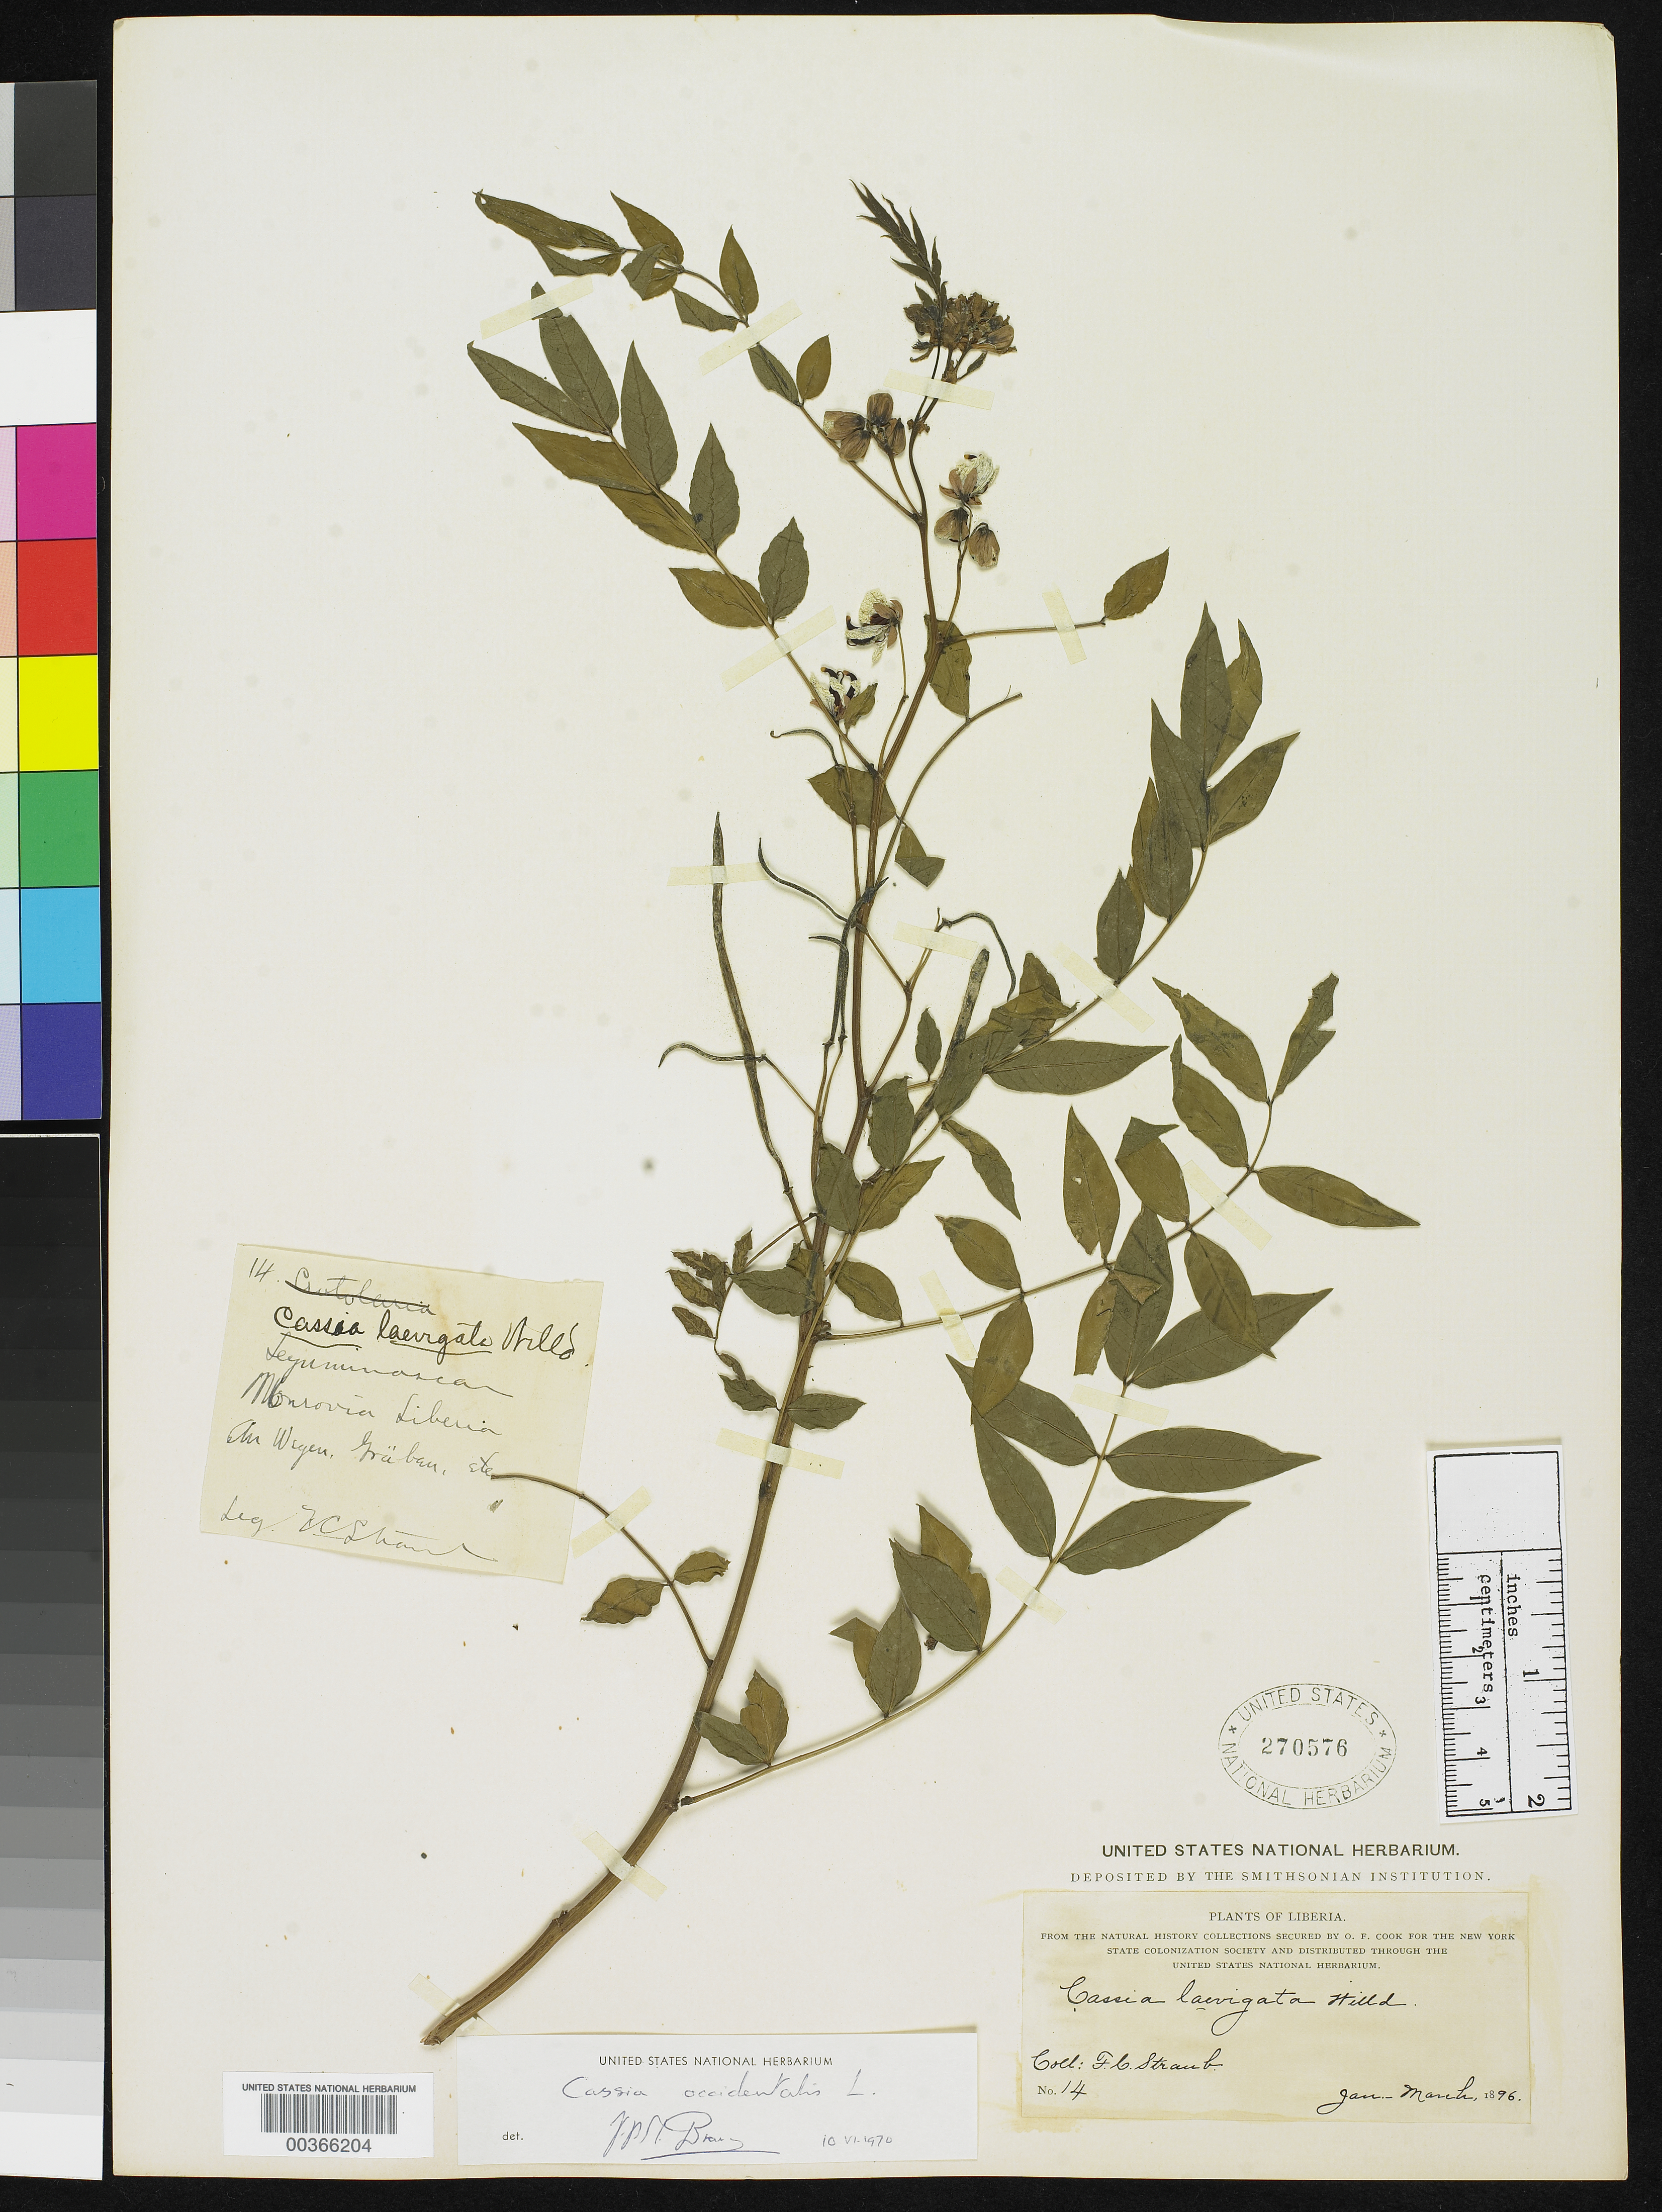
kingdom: Plantae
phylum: Tracheophyta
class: Magnoliopsida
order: Fabales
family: Fabaceae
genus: Senna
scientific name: Senna occidentalis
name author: (L.) Link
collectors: F. Straub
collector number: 14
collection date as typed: Jan 1896 to -- Mar 1896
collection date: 1896-01/1896-03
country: Liberia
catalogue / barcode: US 270576